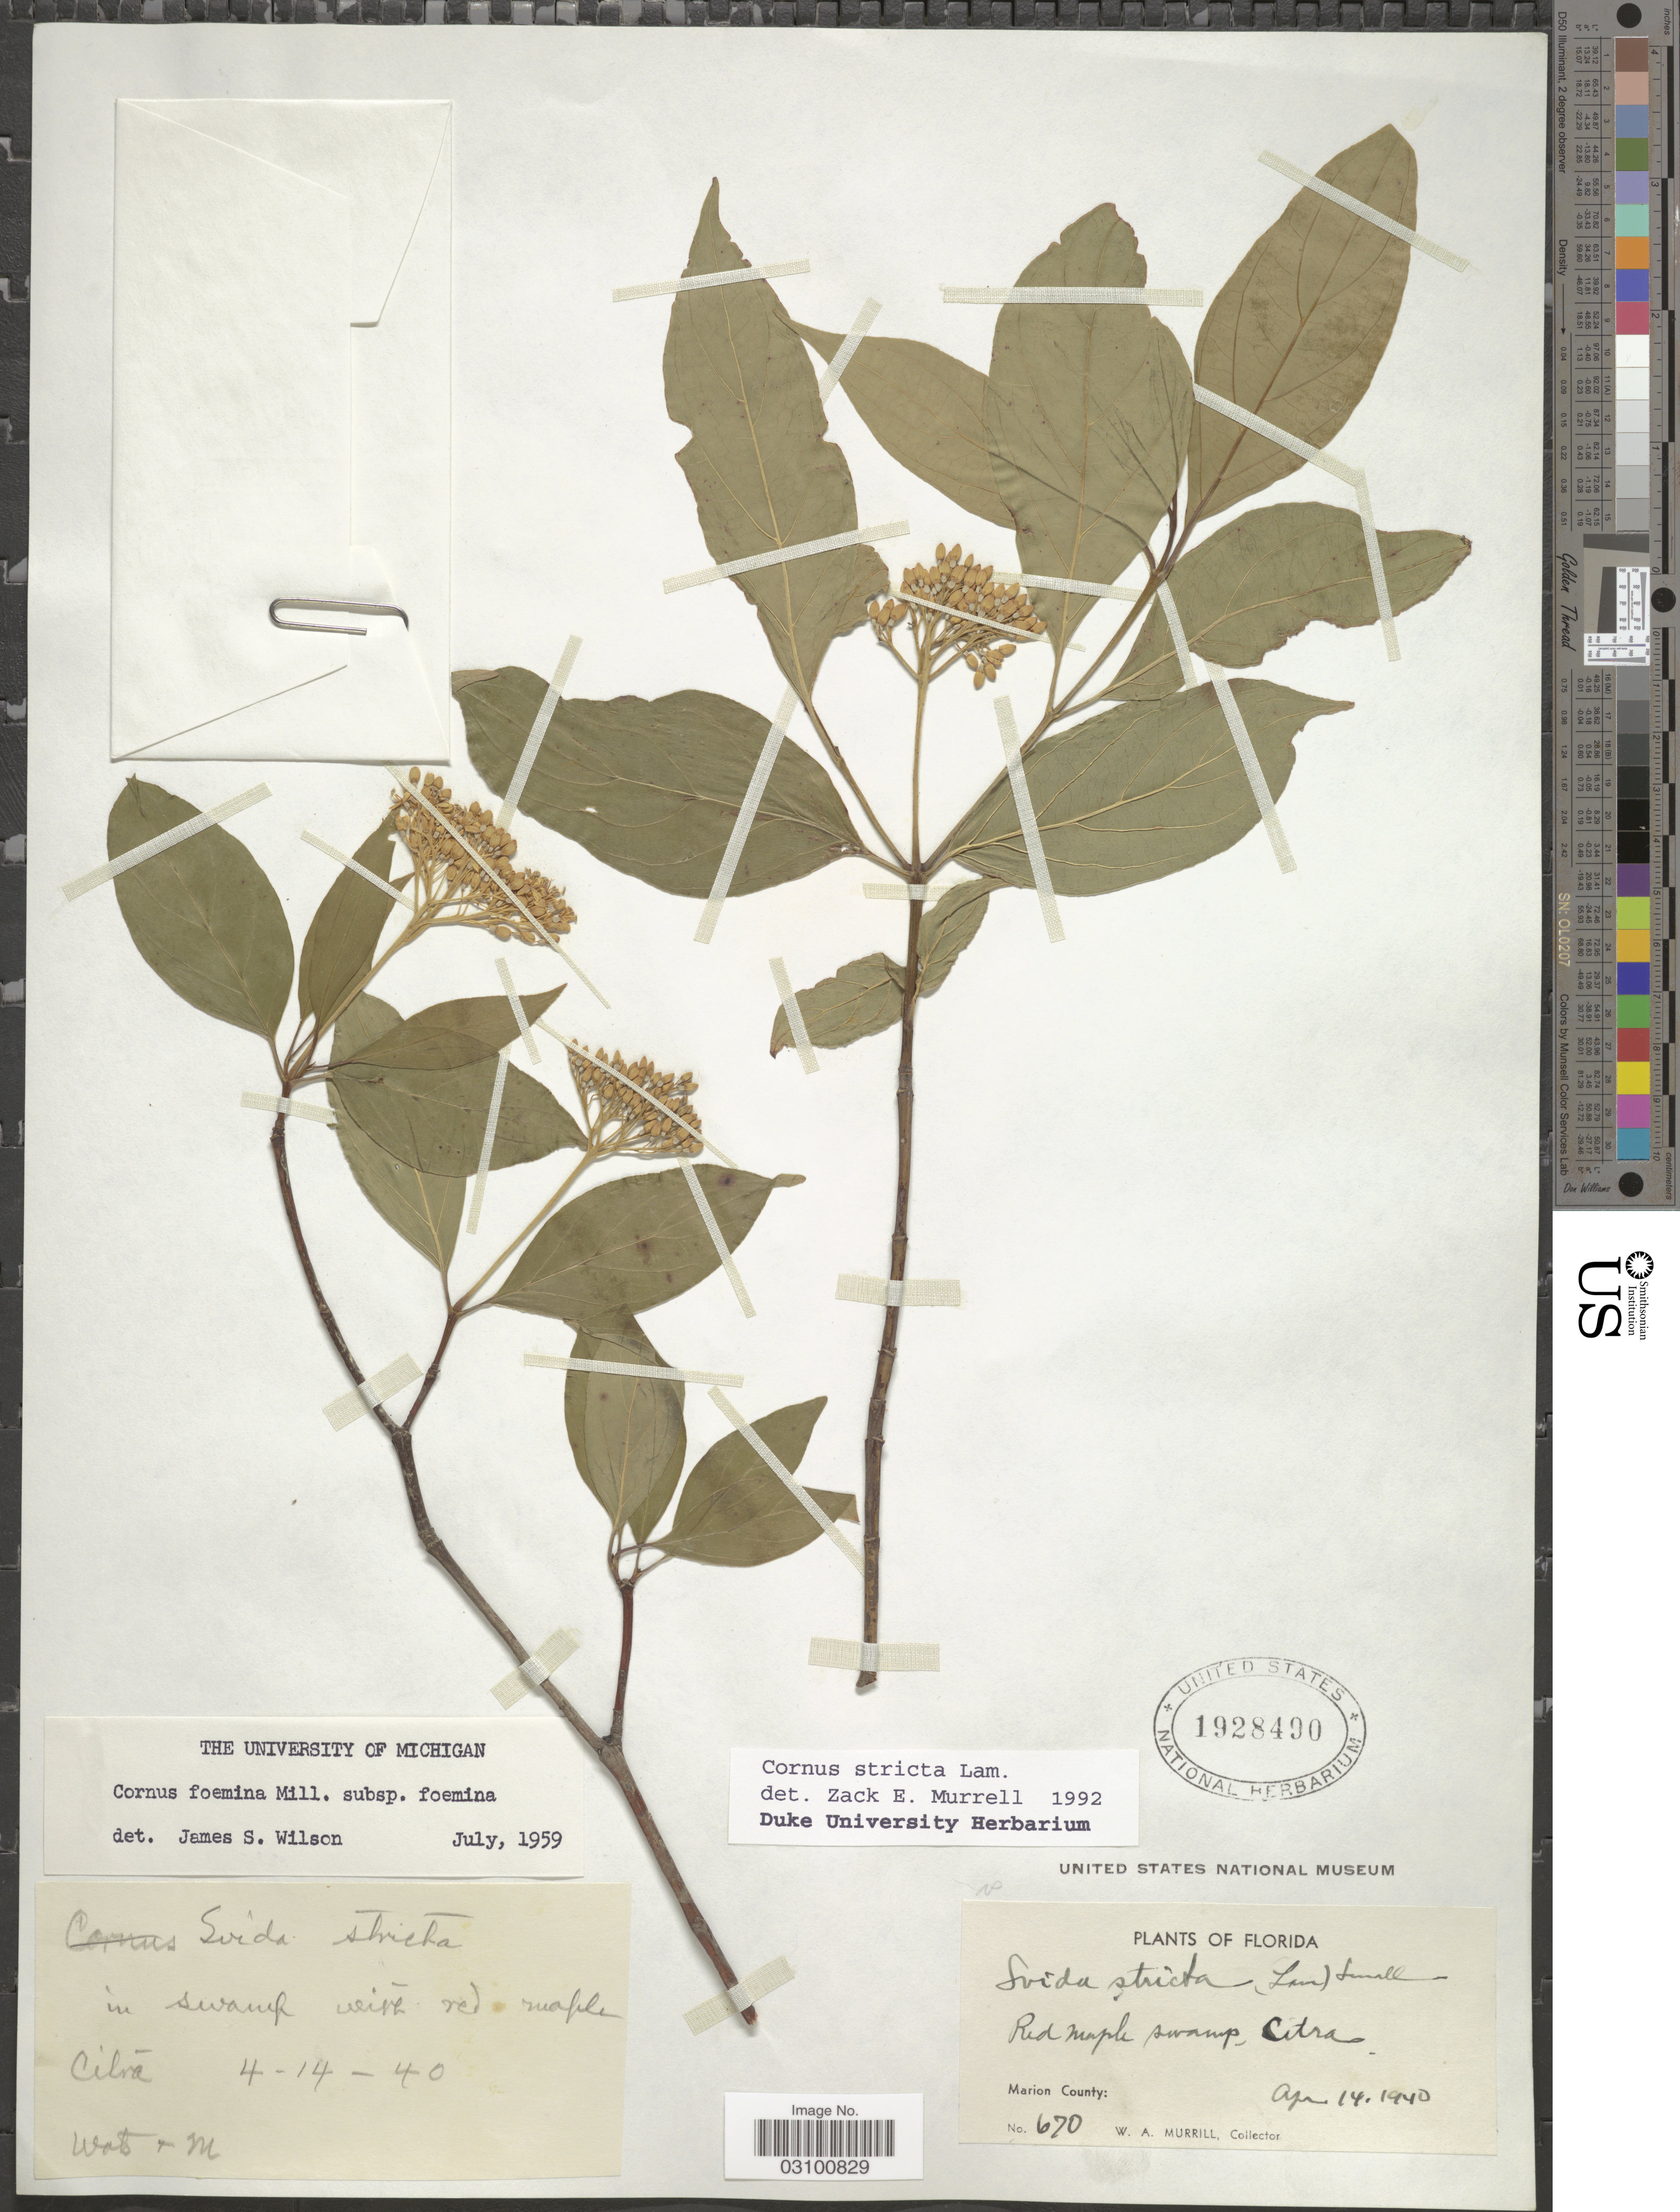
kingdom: Plantae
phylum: Tracheophyta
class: Magnoliopsida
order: Cornales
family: Cornaceae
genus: Cornus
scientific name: Cornus stricta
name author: Lam.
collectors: W. A. Murrill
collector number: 670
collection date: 1940-04-14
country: United States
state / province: Florida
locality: Red maple swamp, Citra. Marion County.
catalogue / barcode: US 1928490